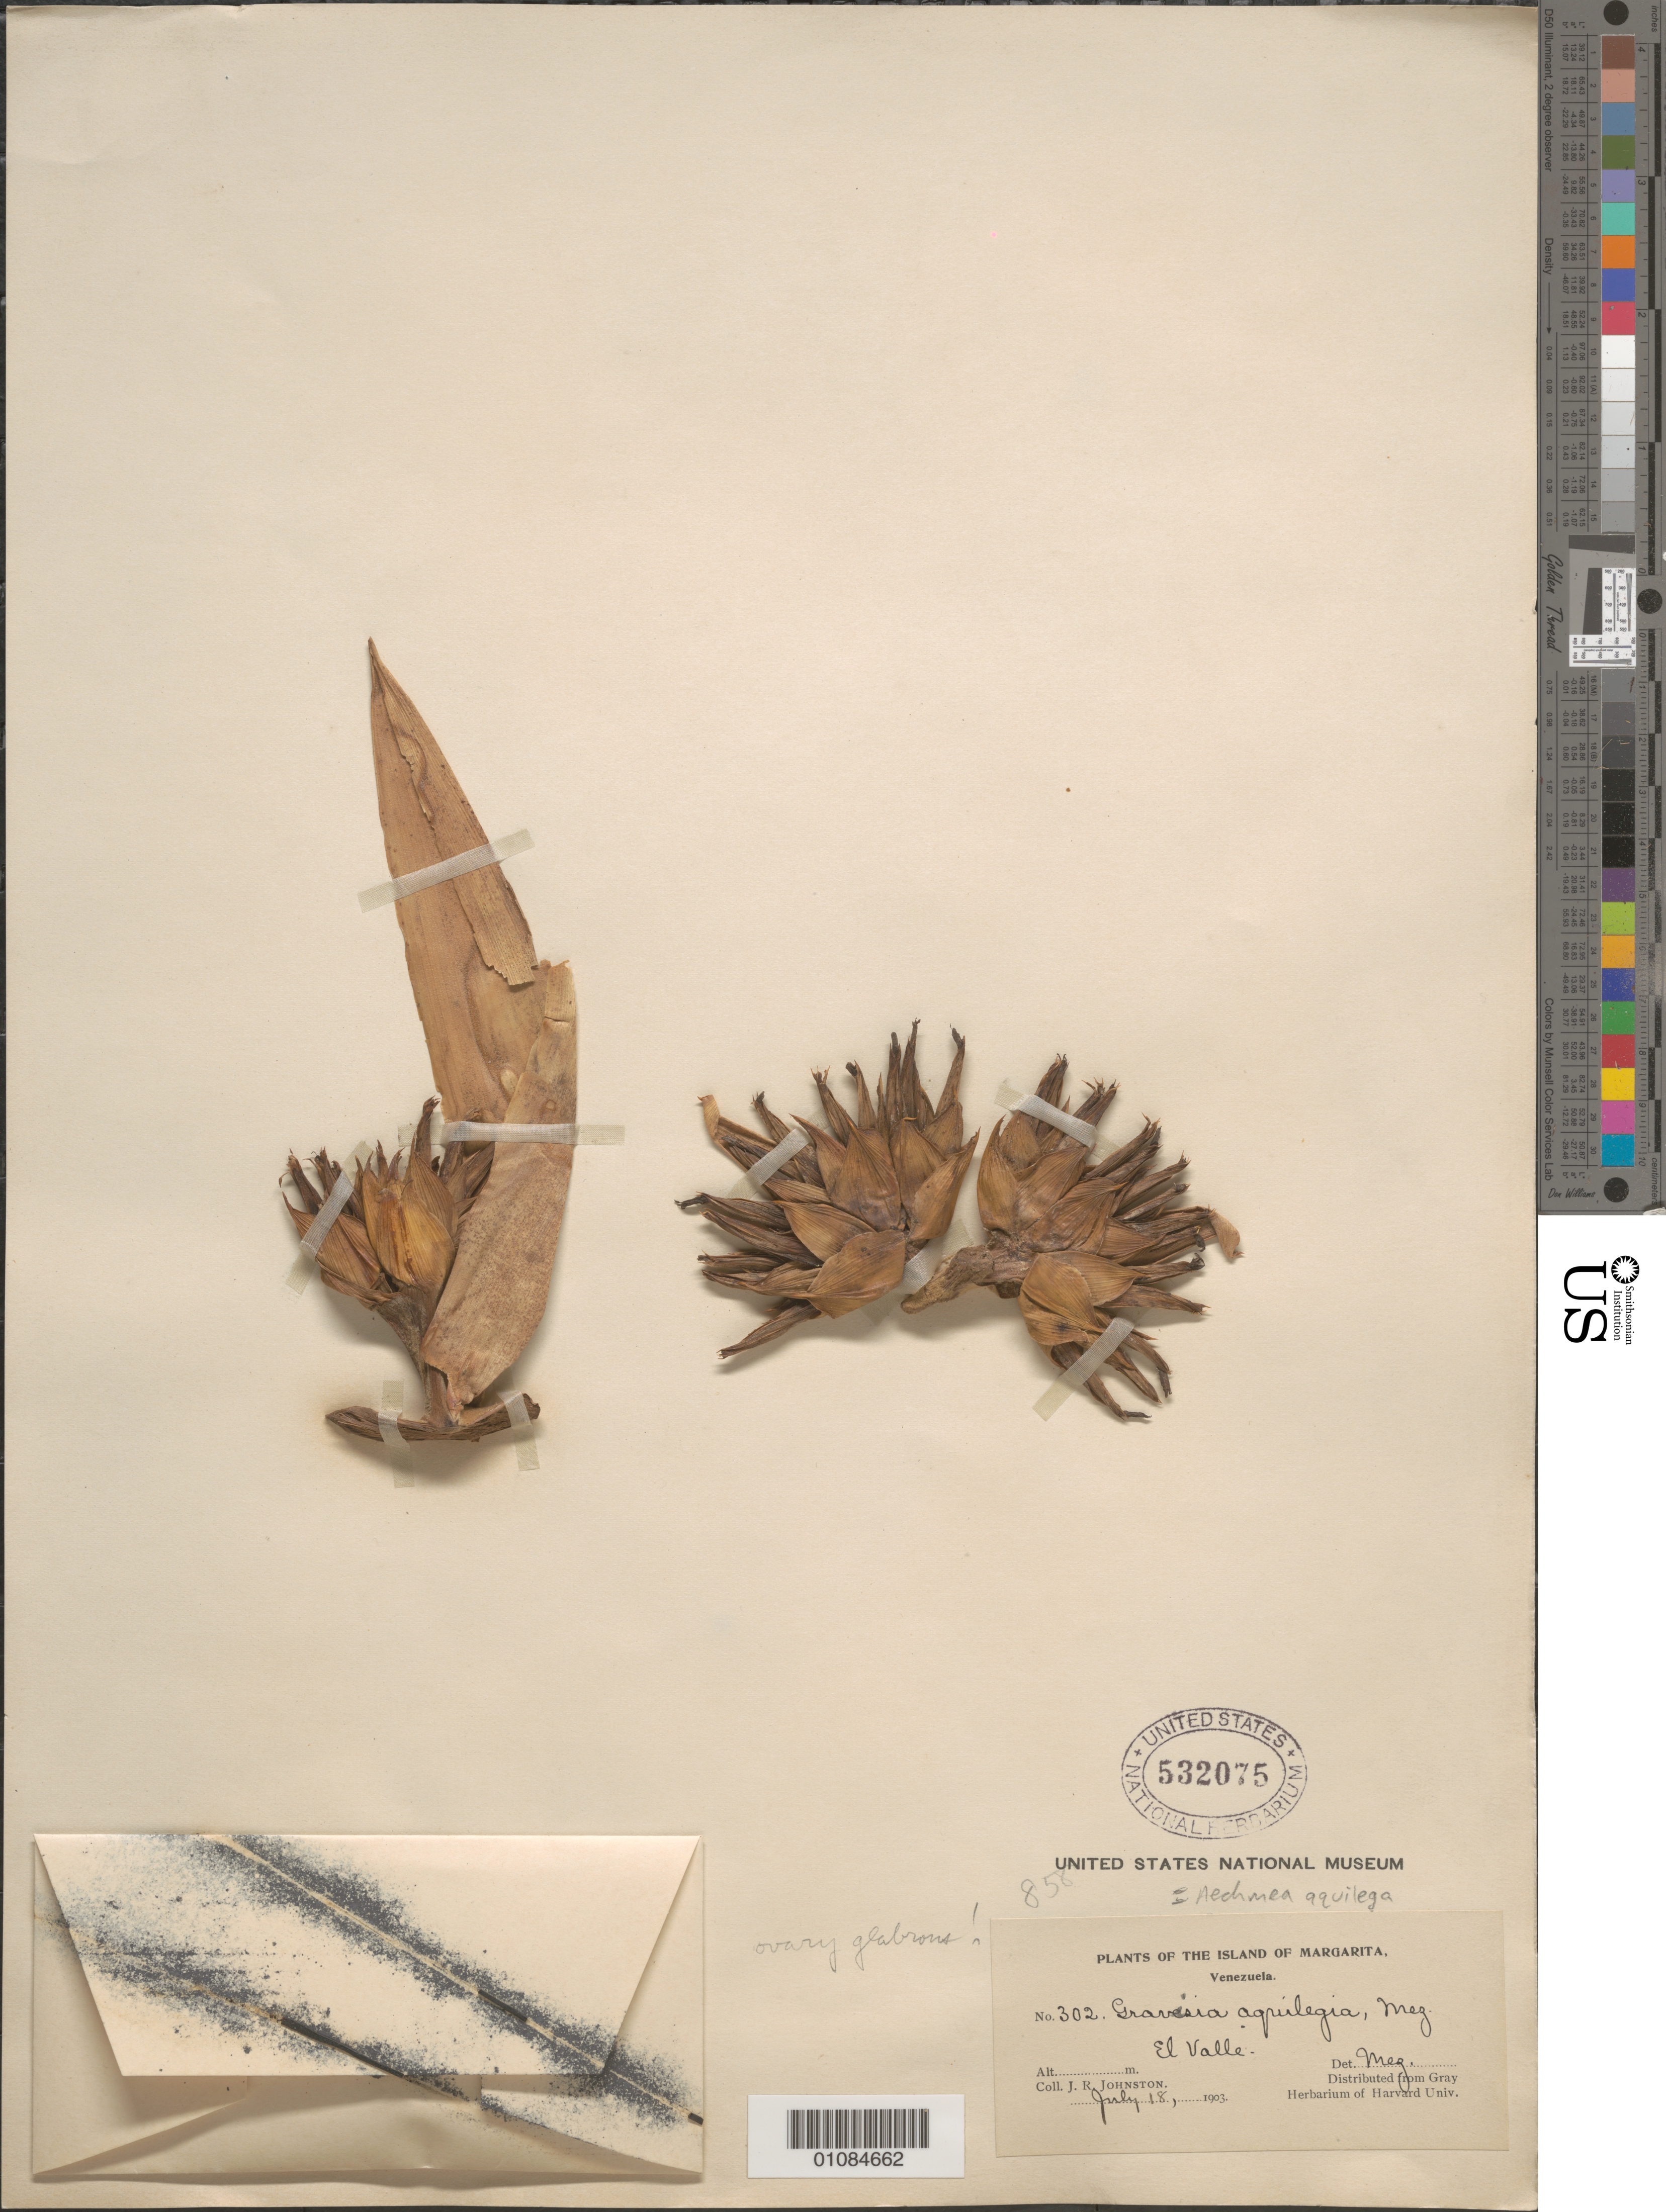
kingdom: Plantae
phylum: Tracheophyta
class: Liliopsida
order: Poales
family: Bromeliaceae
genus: Aechmea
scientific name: Aechmea aquilega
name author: (Salisb.) Griseb.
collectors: J. Johnston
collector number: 302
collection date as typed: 18 Jul 1903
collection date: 1903-07-18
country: Venezuela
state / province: Nueva Esparta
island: Margarita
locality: El Valle.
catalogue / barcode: US 532075